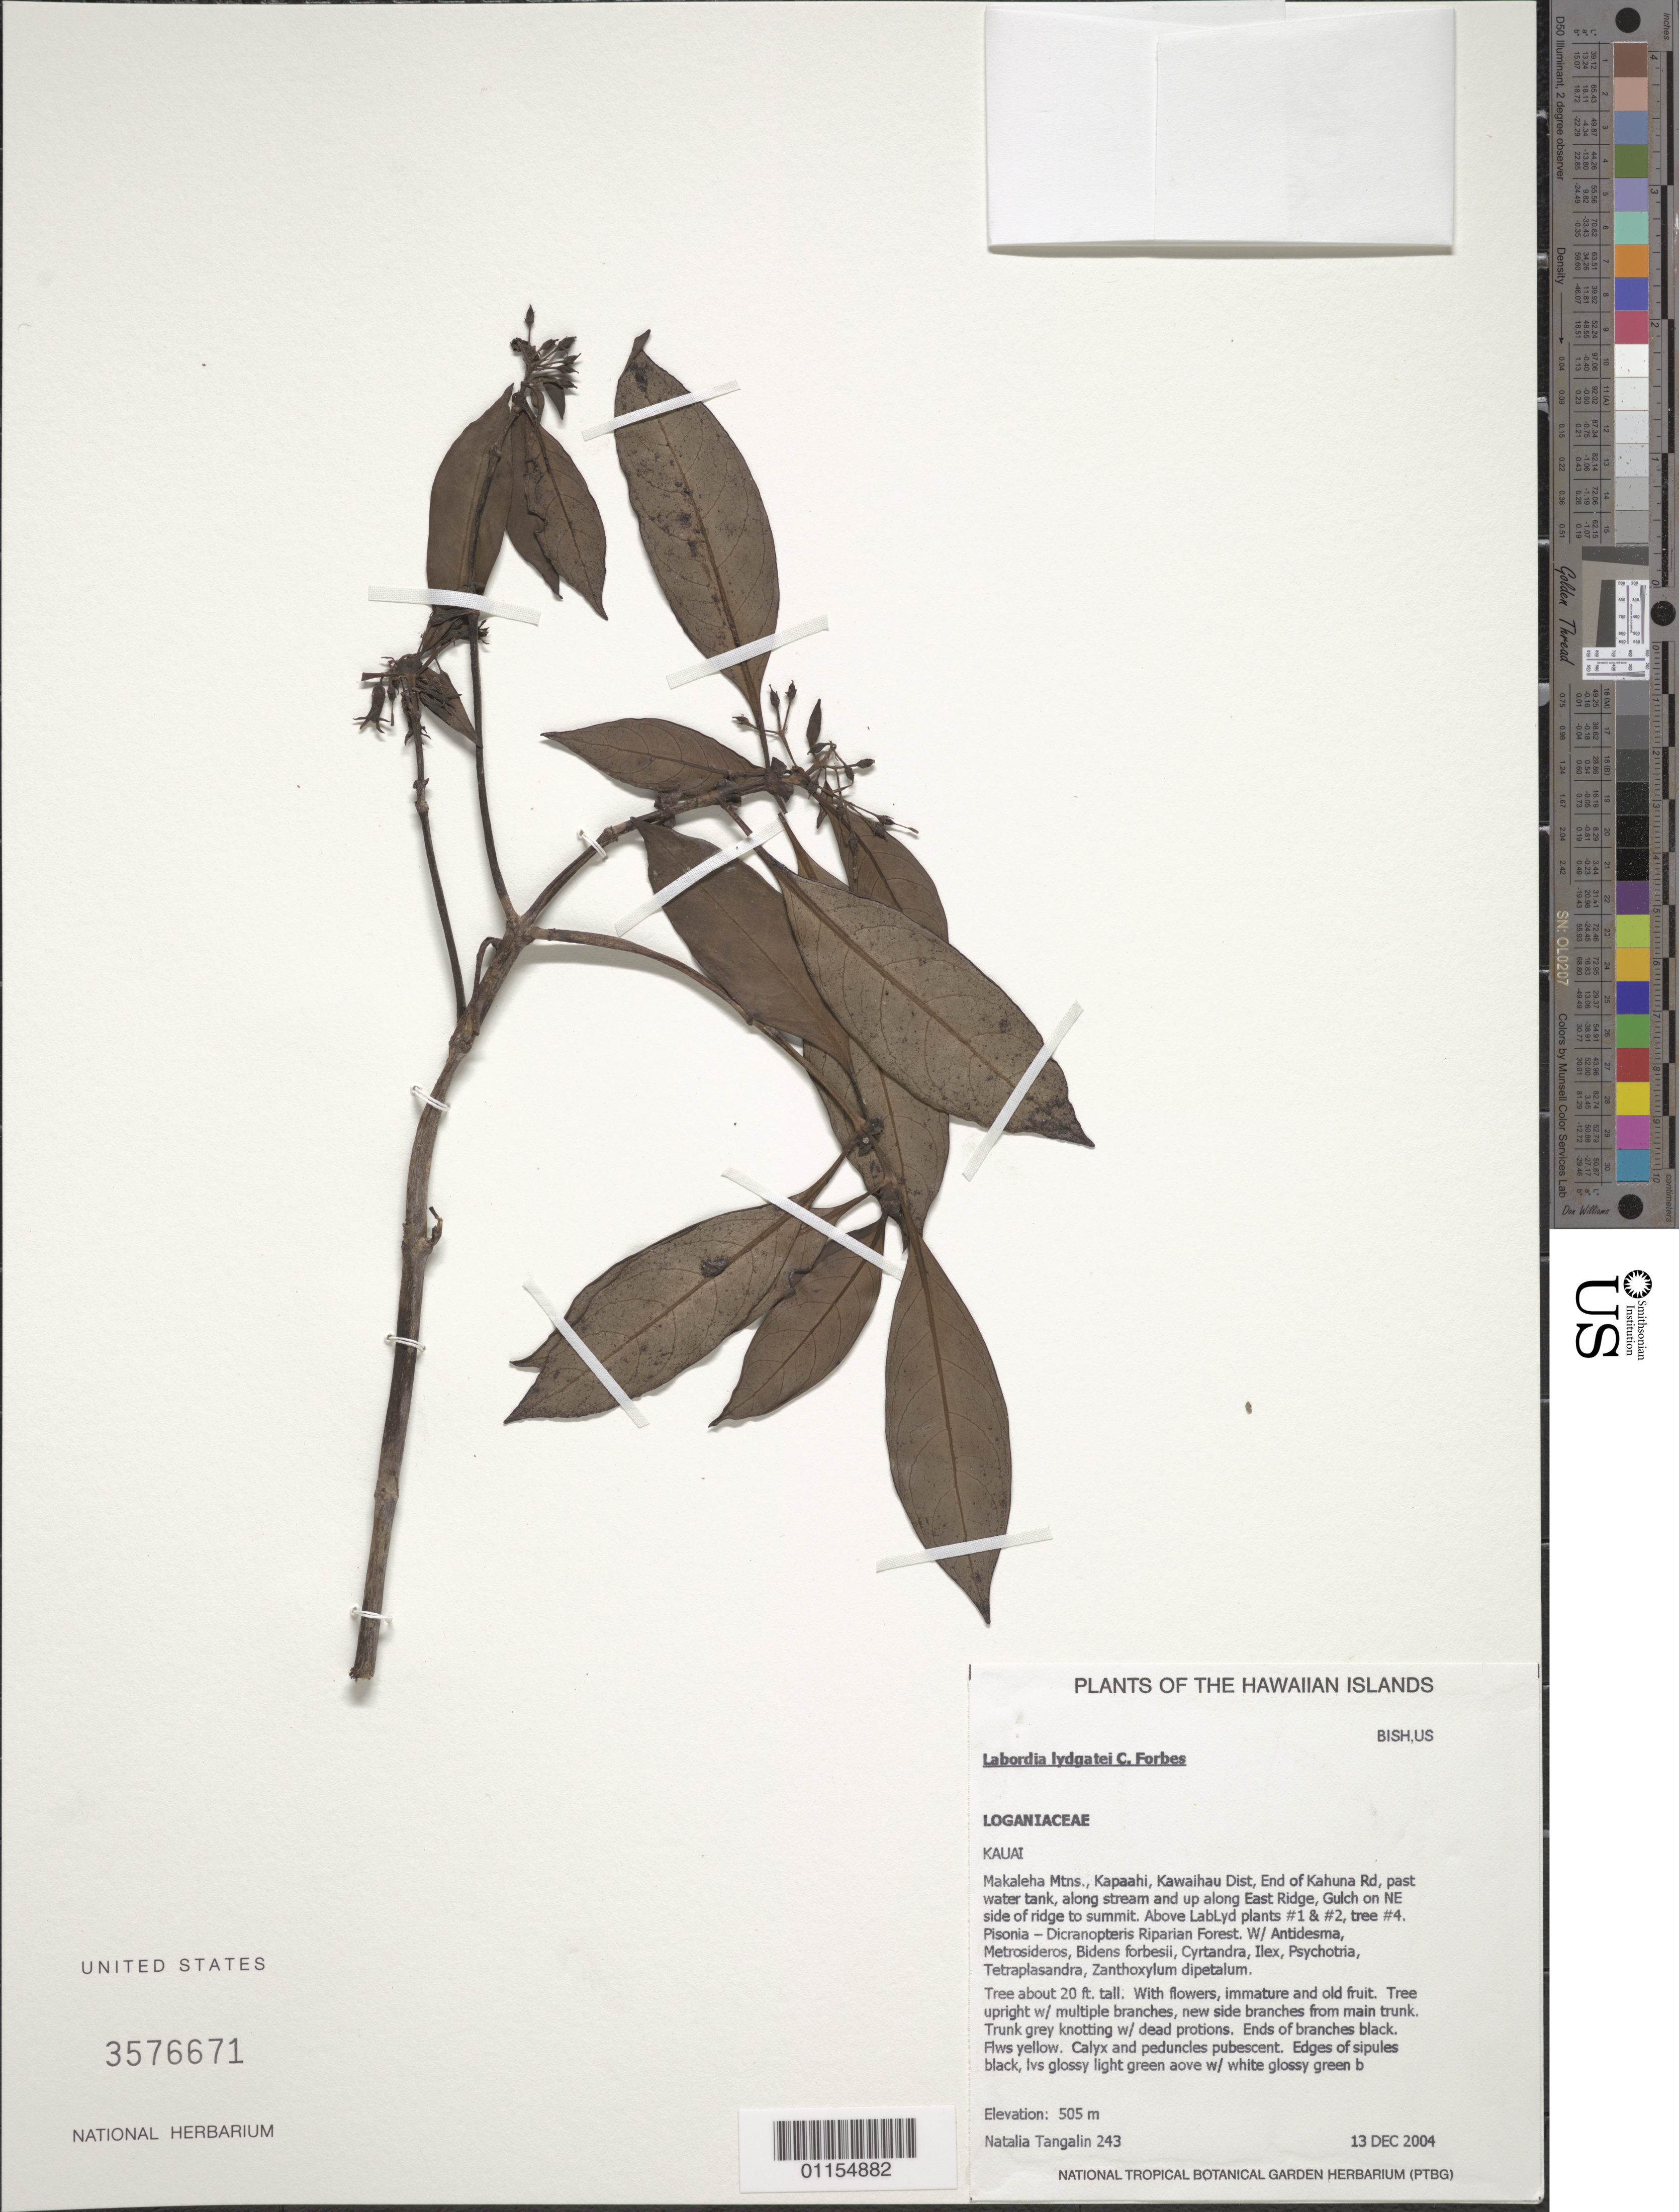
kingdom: Plantae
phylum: Tracheophyta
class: Magnoliopsida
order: Gentianales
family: Loganiaceae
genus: Geniostoma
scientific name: Geniostoma lydgatei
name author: (C.N. Forbes) Byng & Christenh.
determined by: Wagner, W. L., (BOT), Smithsonian Institution - National Museum of Natural History (UNITED STATES)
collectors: N. Tangalin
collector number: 243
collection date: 2004-12-13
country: United States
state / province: Hawaii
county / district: Kaui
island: Kaua'i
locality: Makaleha Mtns., Kapaahi, Kawaihau Dist., end of Kahuna Rd., past water tank, along stream and up along East Ridge, gulch on NE side of ridge to summit. Above Lablyd plants #1 & #2, tree #4.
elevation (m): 505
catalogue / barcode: US 3576671